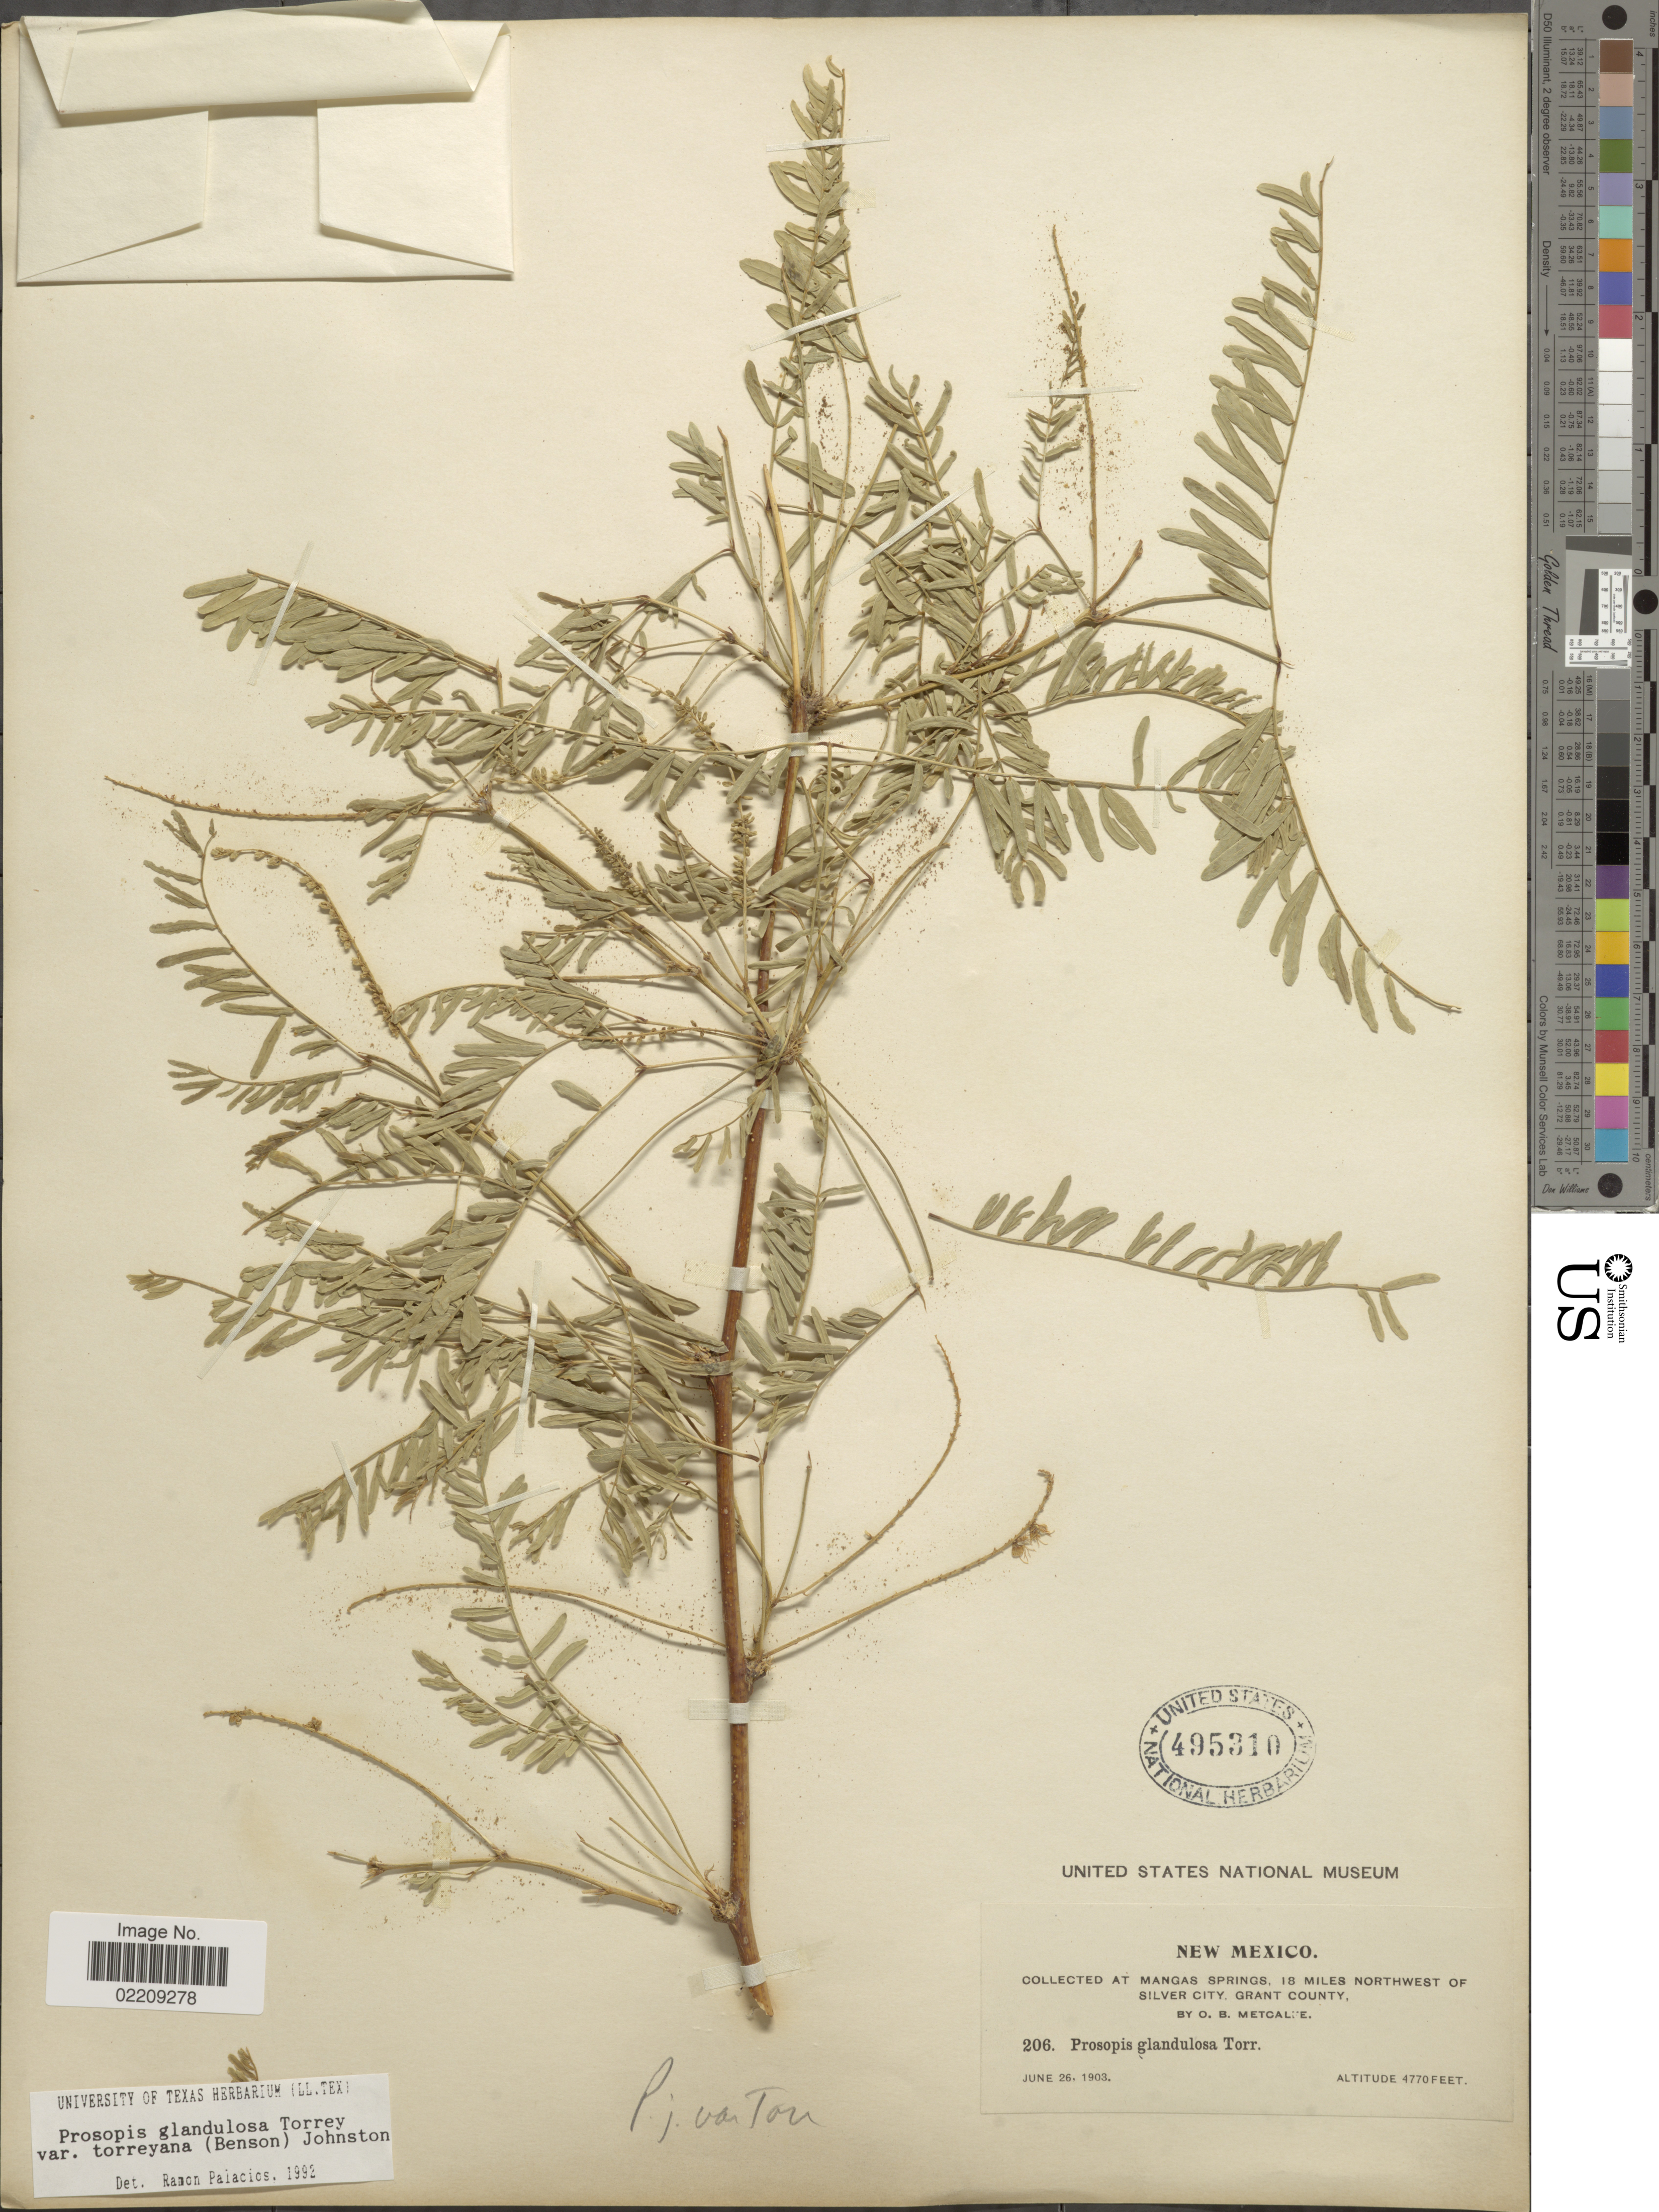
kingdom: Plantae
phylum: Tracheophyta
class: Magnoliopsida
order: Fabales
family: Fabaceae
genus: Neltuma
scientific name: Neltuma odorata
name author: (Torr. & Frém.) C. E. Hughes & G.P. Lewis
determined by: Strong, Mark T., (BOT), Smithsonian Institution - National Museum of Natural History (UNITED STATES)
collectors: O. B. Metcalfe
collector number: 206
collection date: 1903-06-26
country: United States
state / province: New Mexico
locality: Mangas Springs, 18 miles northwest of Silver City, Grant County.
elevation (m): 1454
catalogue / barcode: US 495310